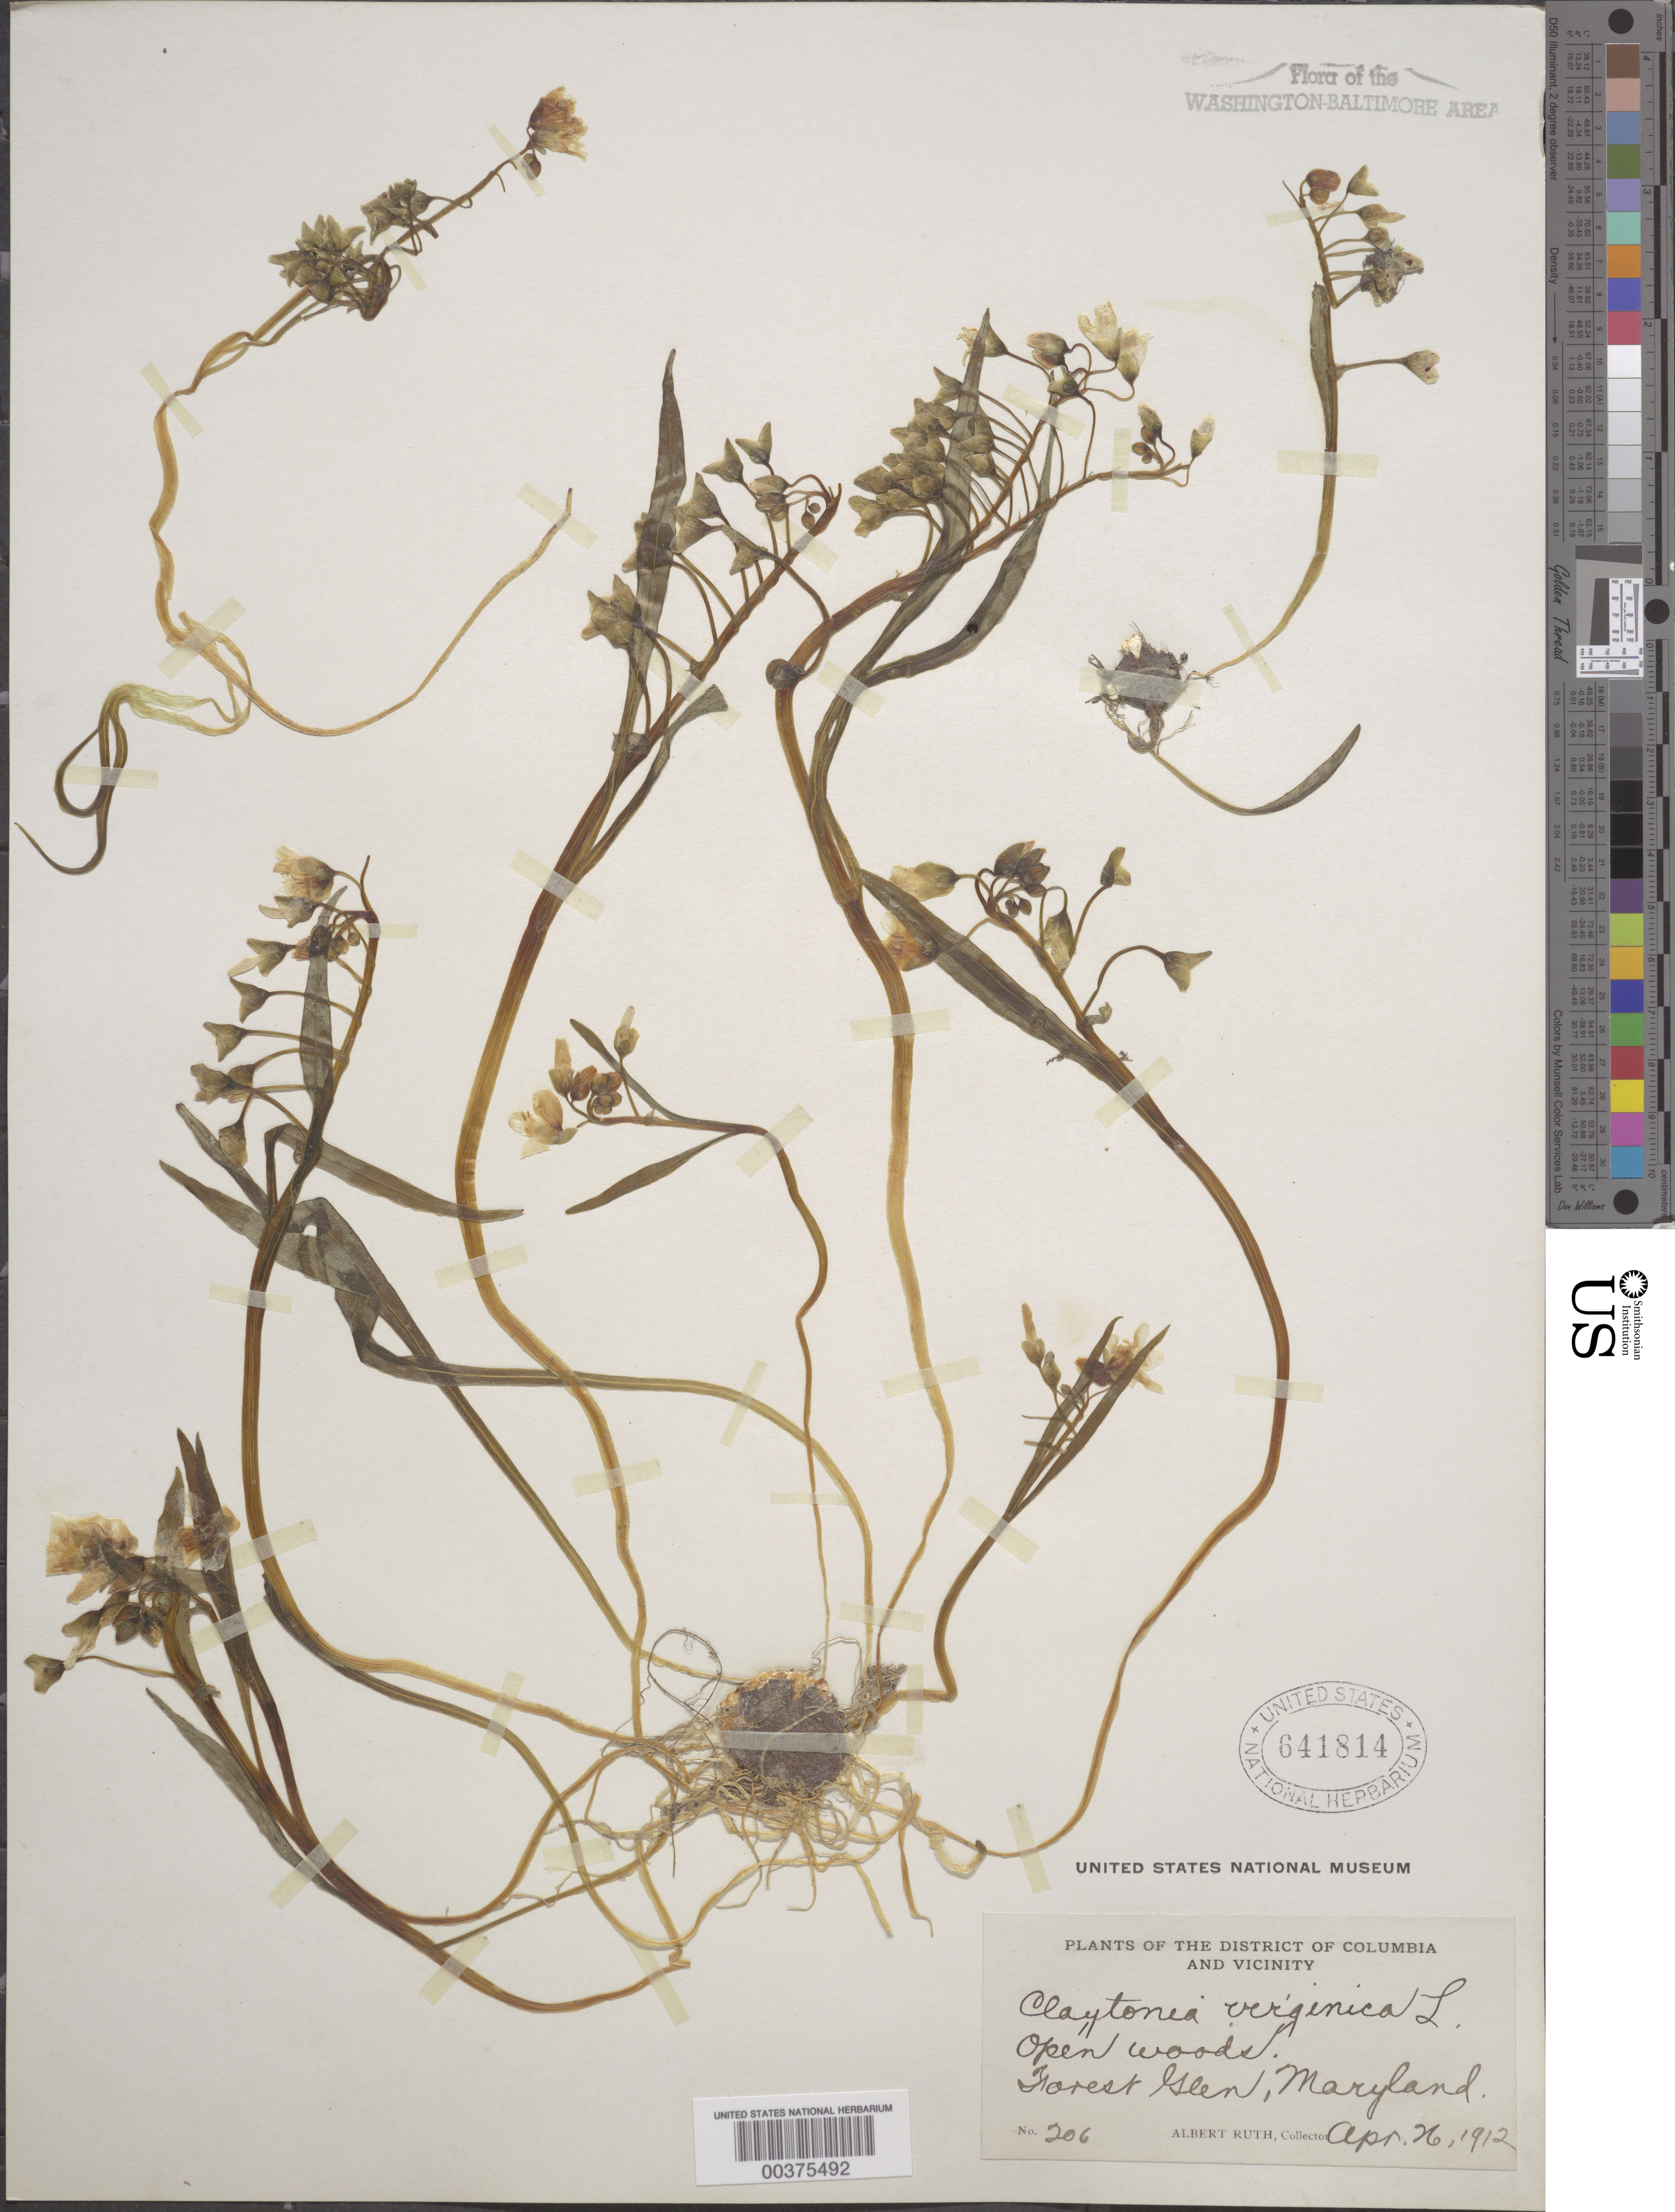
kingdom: Plantae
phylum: Tracheophyta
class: Magnoliopsida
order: Caryophyllales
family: Montiaceae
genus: Claytonia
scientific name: Claytonia virginica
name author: L.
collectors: A. Ruth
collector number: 206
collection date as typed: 26 Apr 1912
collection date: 1912-04-26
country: United States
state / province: Maryland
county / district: Montgomery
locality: Forest Glen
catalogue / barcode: US 641814